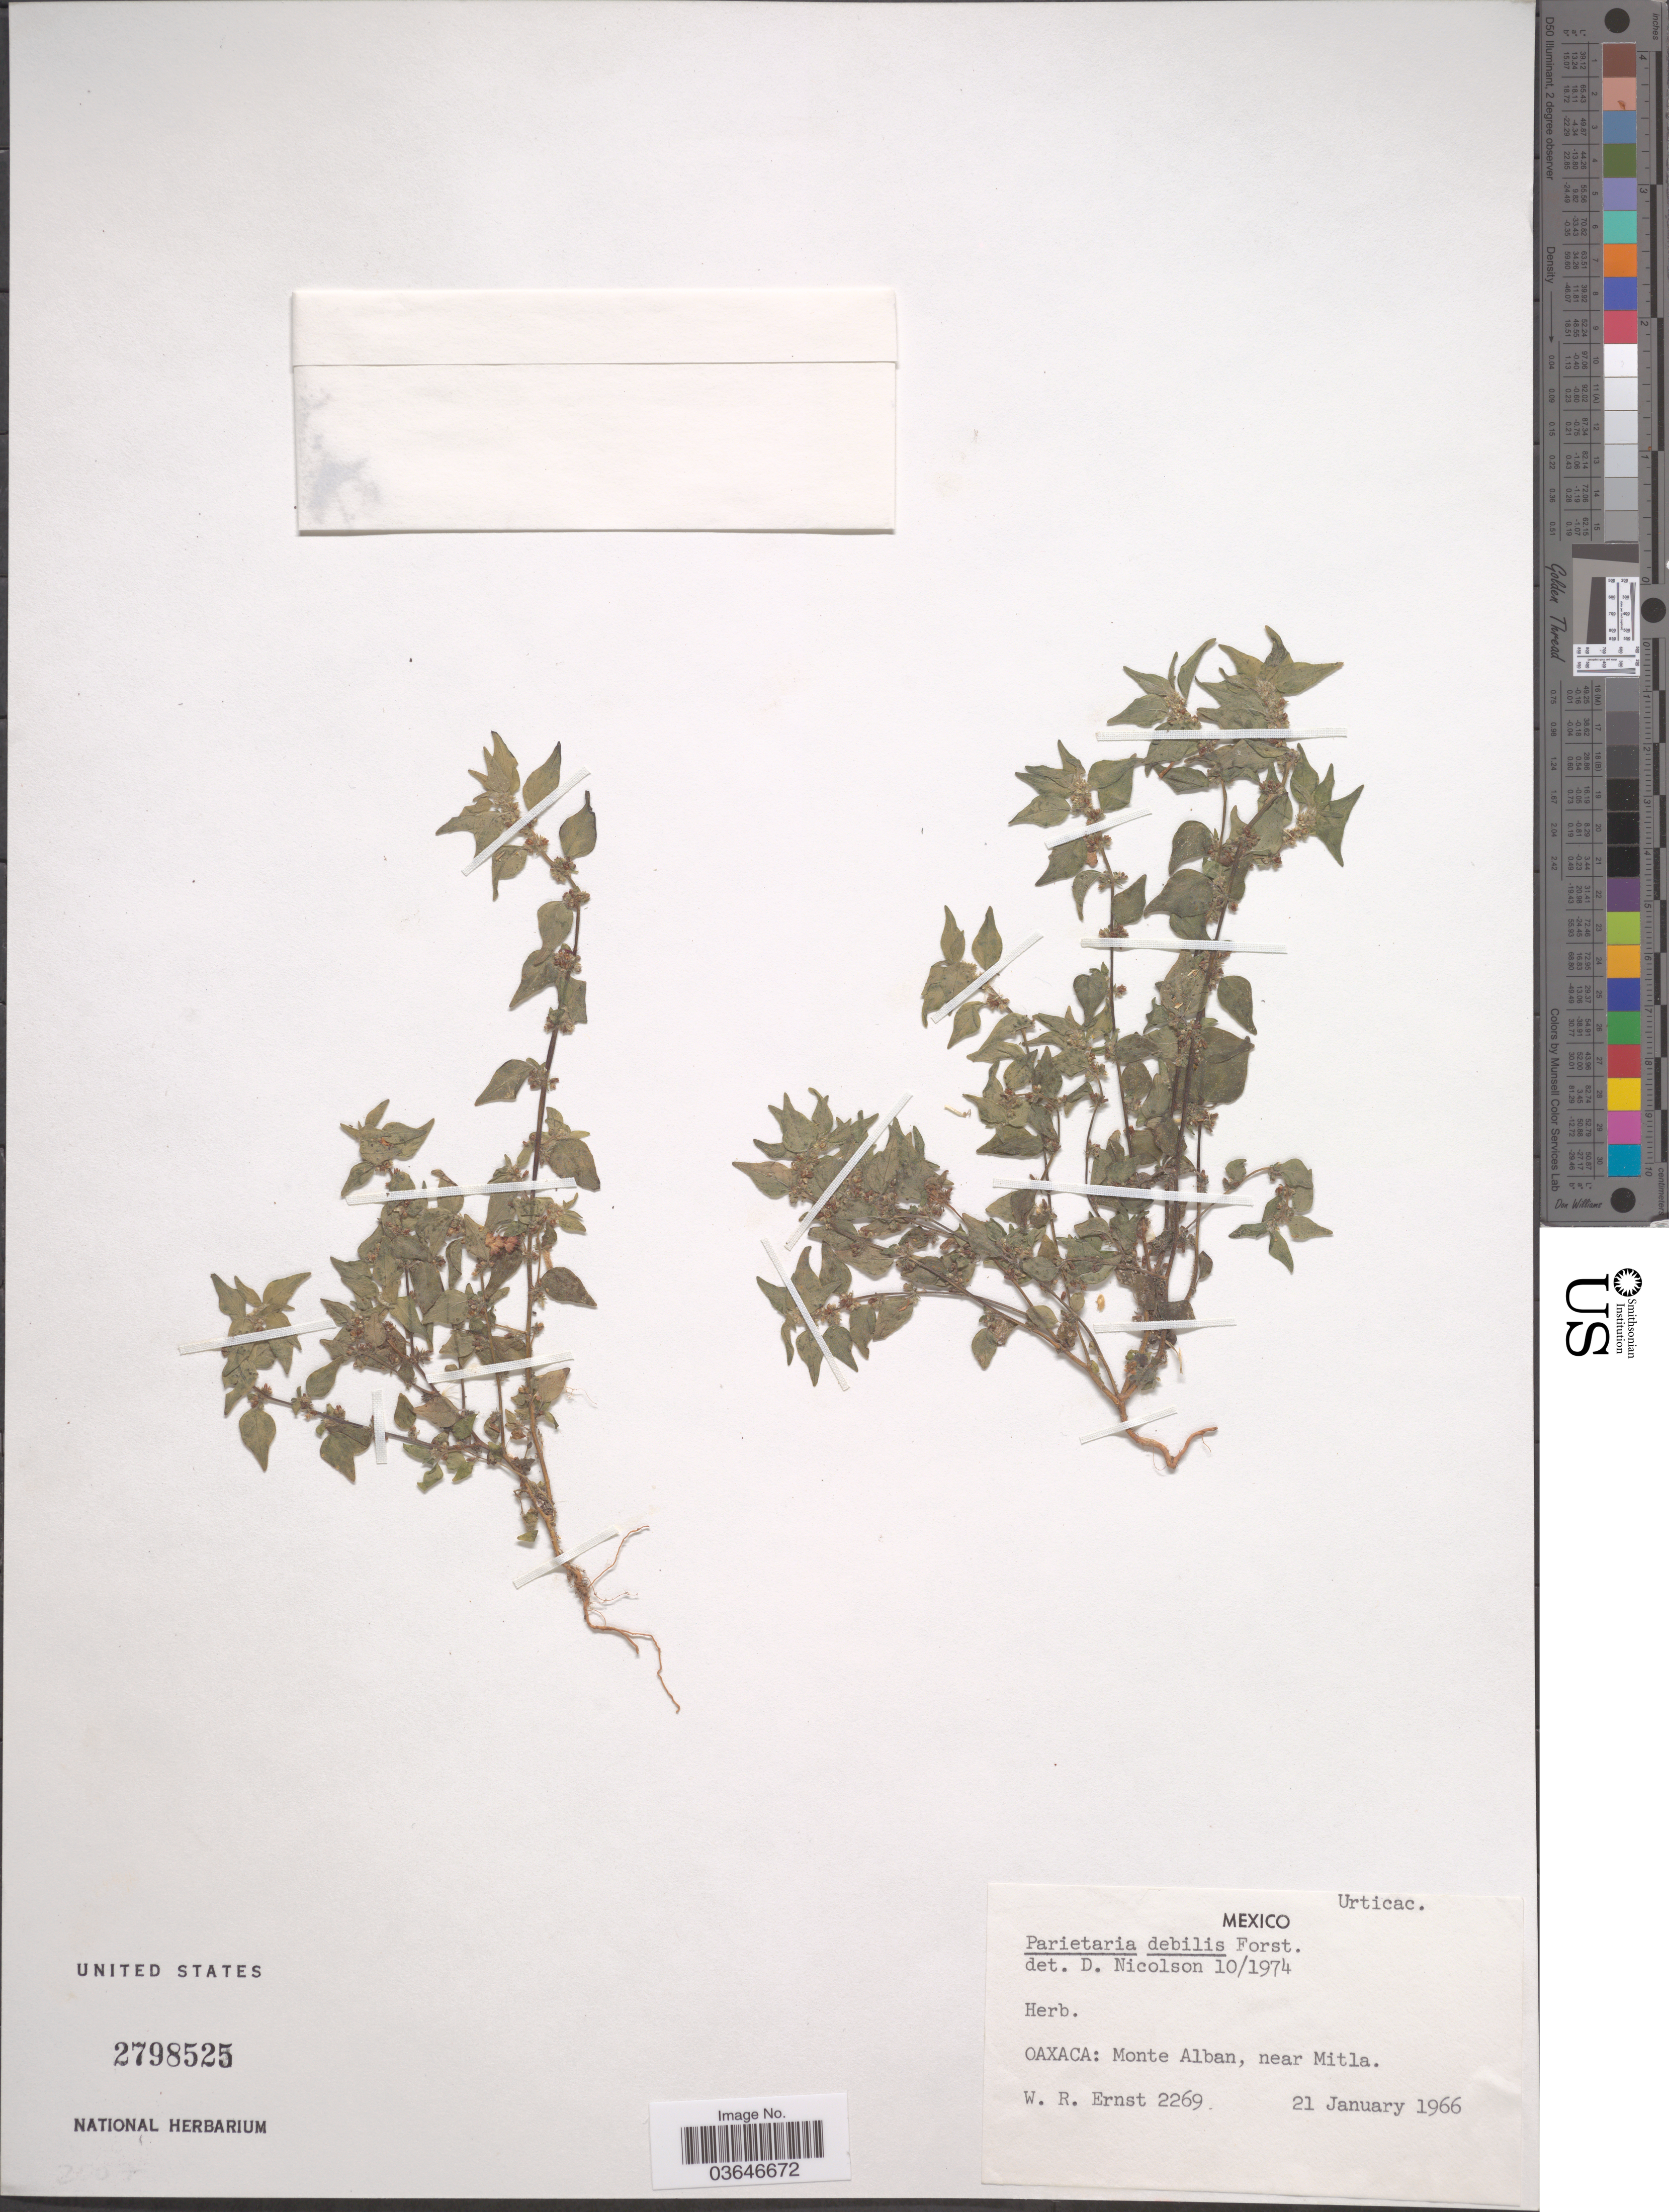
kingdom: Plantae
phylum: Tracheophyta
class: Magnoliopsida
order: Rosales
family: Urticaceae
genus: Parietaria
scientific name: Parietaria debilis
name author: G. Forst.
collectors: W. R. Ernst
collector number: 2269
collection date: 1966-01-21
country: Mexico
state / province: Oaxaca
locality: Monte Alban, near Mitla.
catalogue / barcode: US 2798525